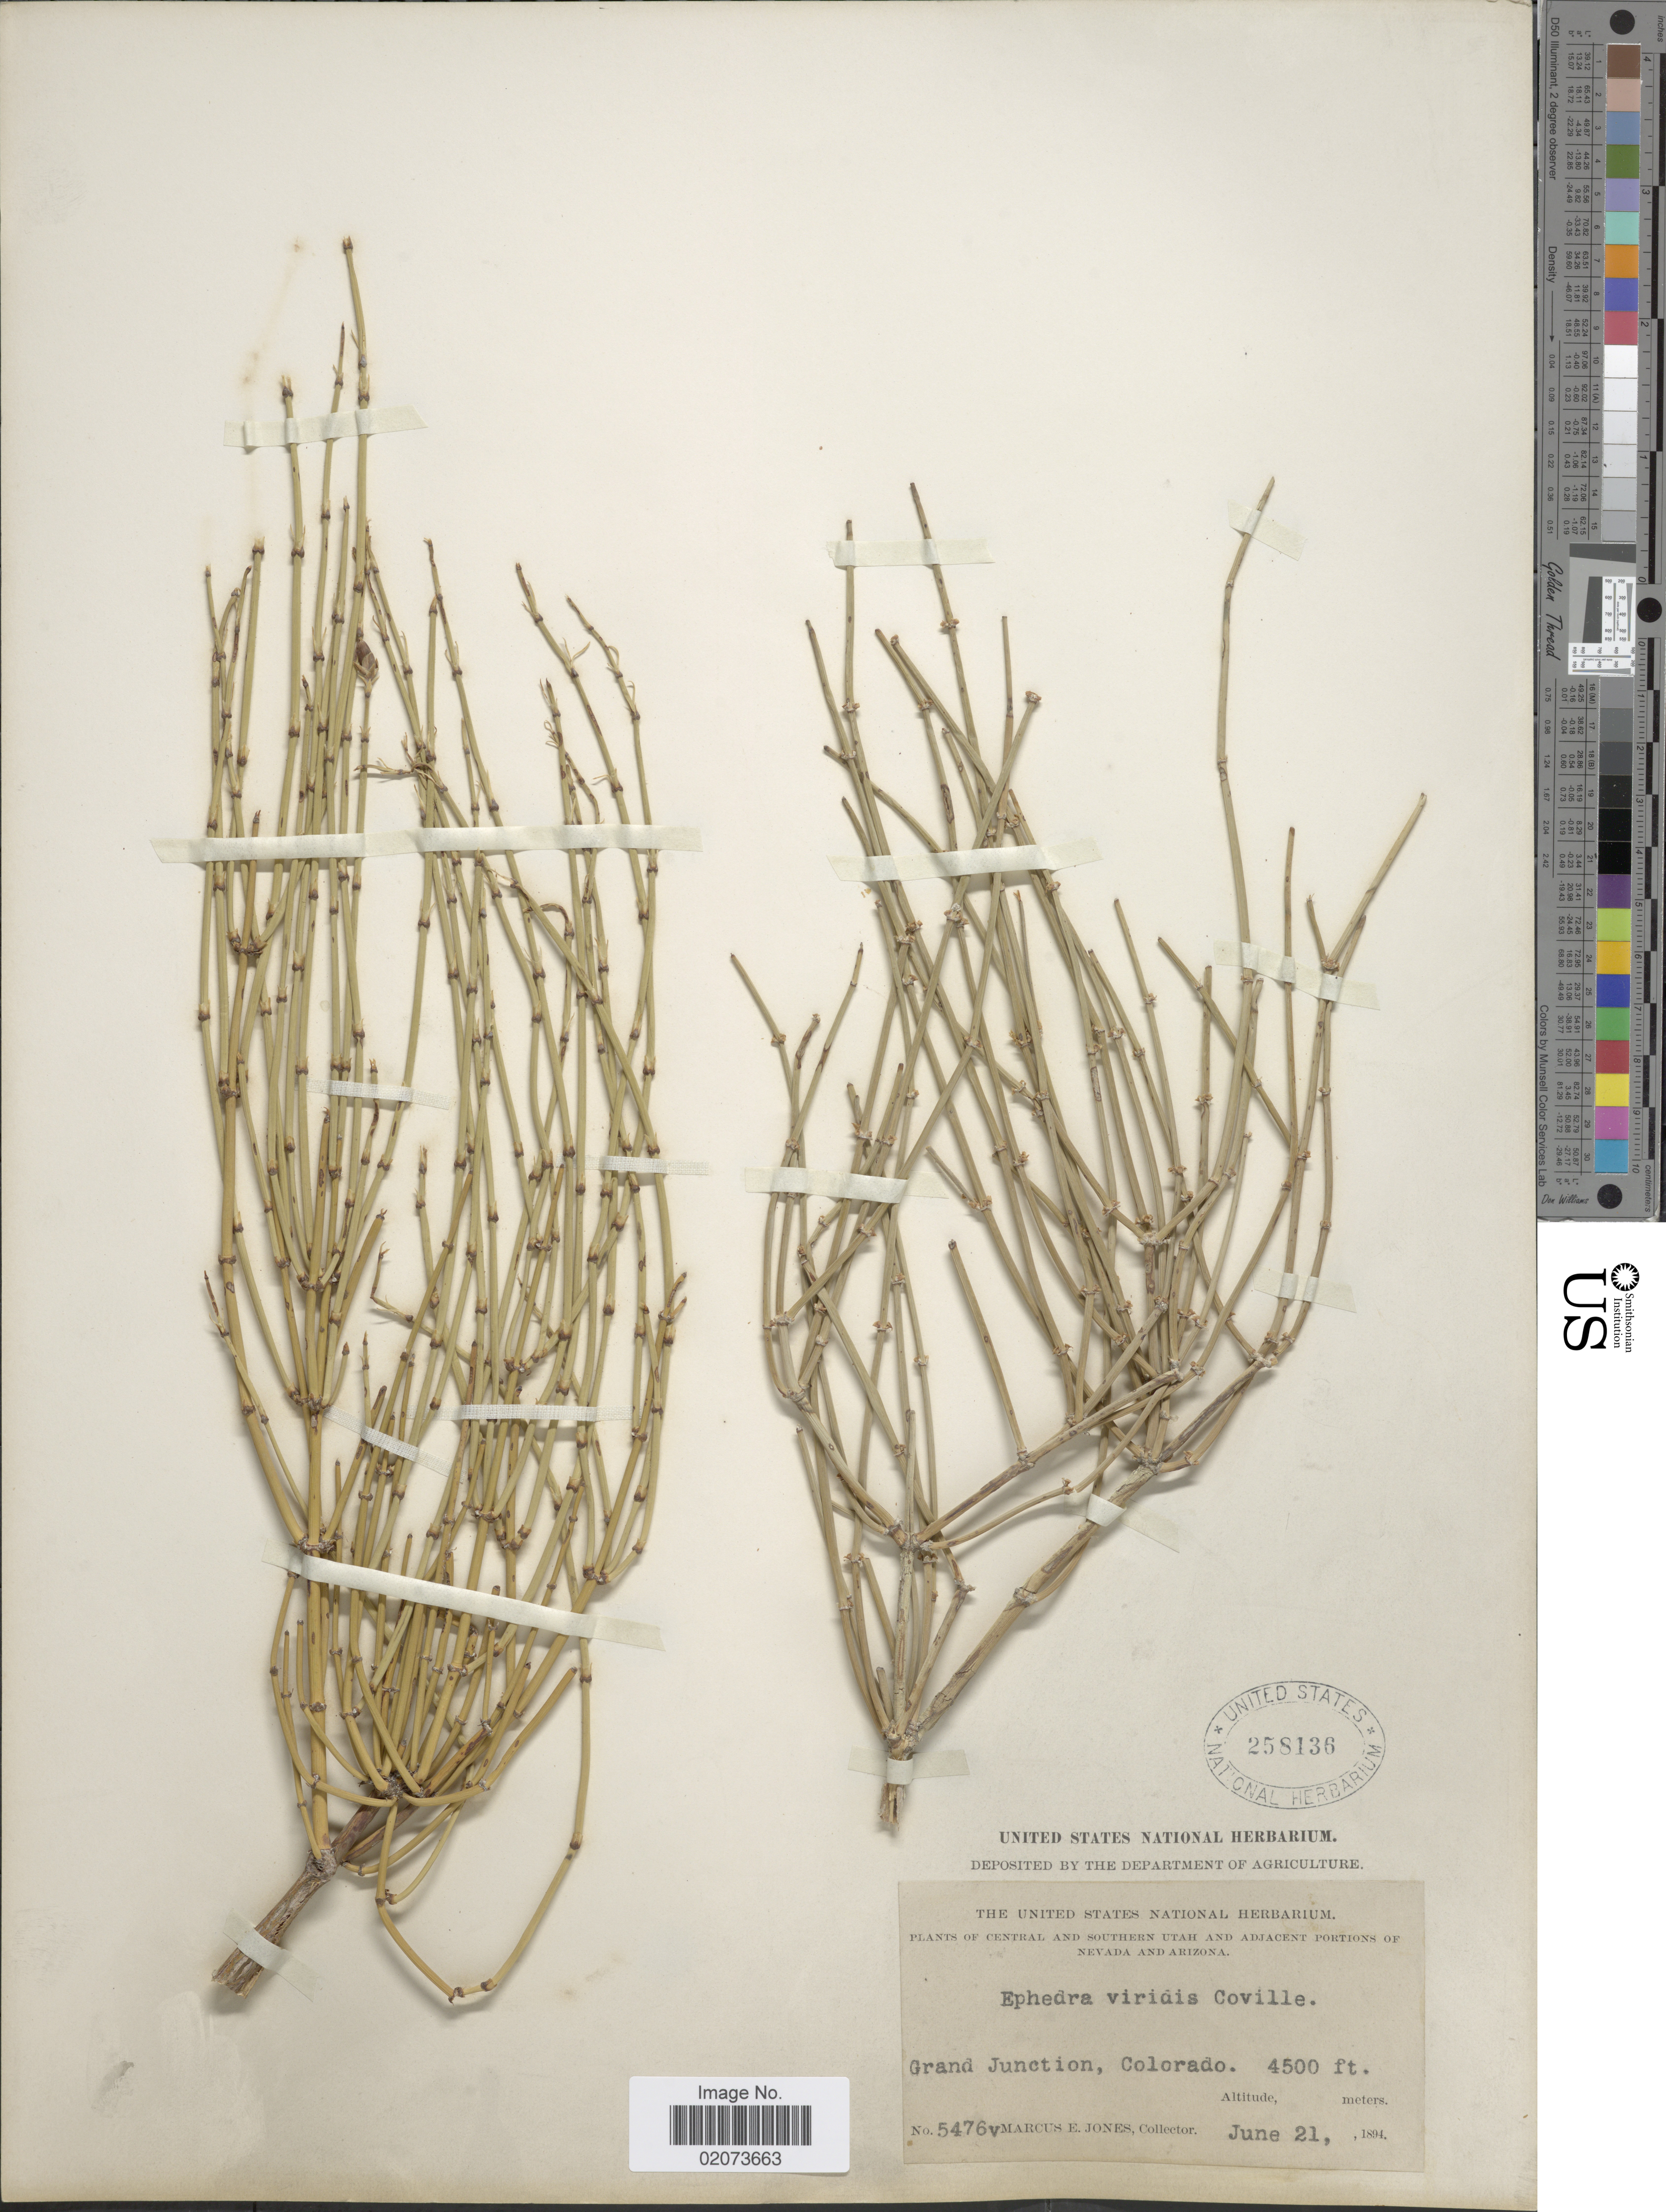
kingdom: Plantae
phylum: Tracheophyta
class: Gnetopsida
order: Ephedrales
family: Ephedraceae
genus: Ephedra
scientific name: Ephedra viridis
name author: Coville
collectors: M. E. Jones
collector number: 5476v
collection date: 1894-06-21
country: United States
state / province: Colorado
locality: Grand Junction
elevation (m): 1372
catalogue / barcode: US 258136